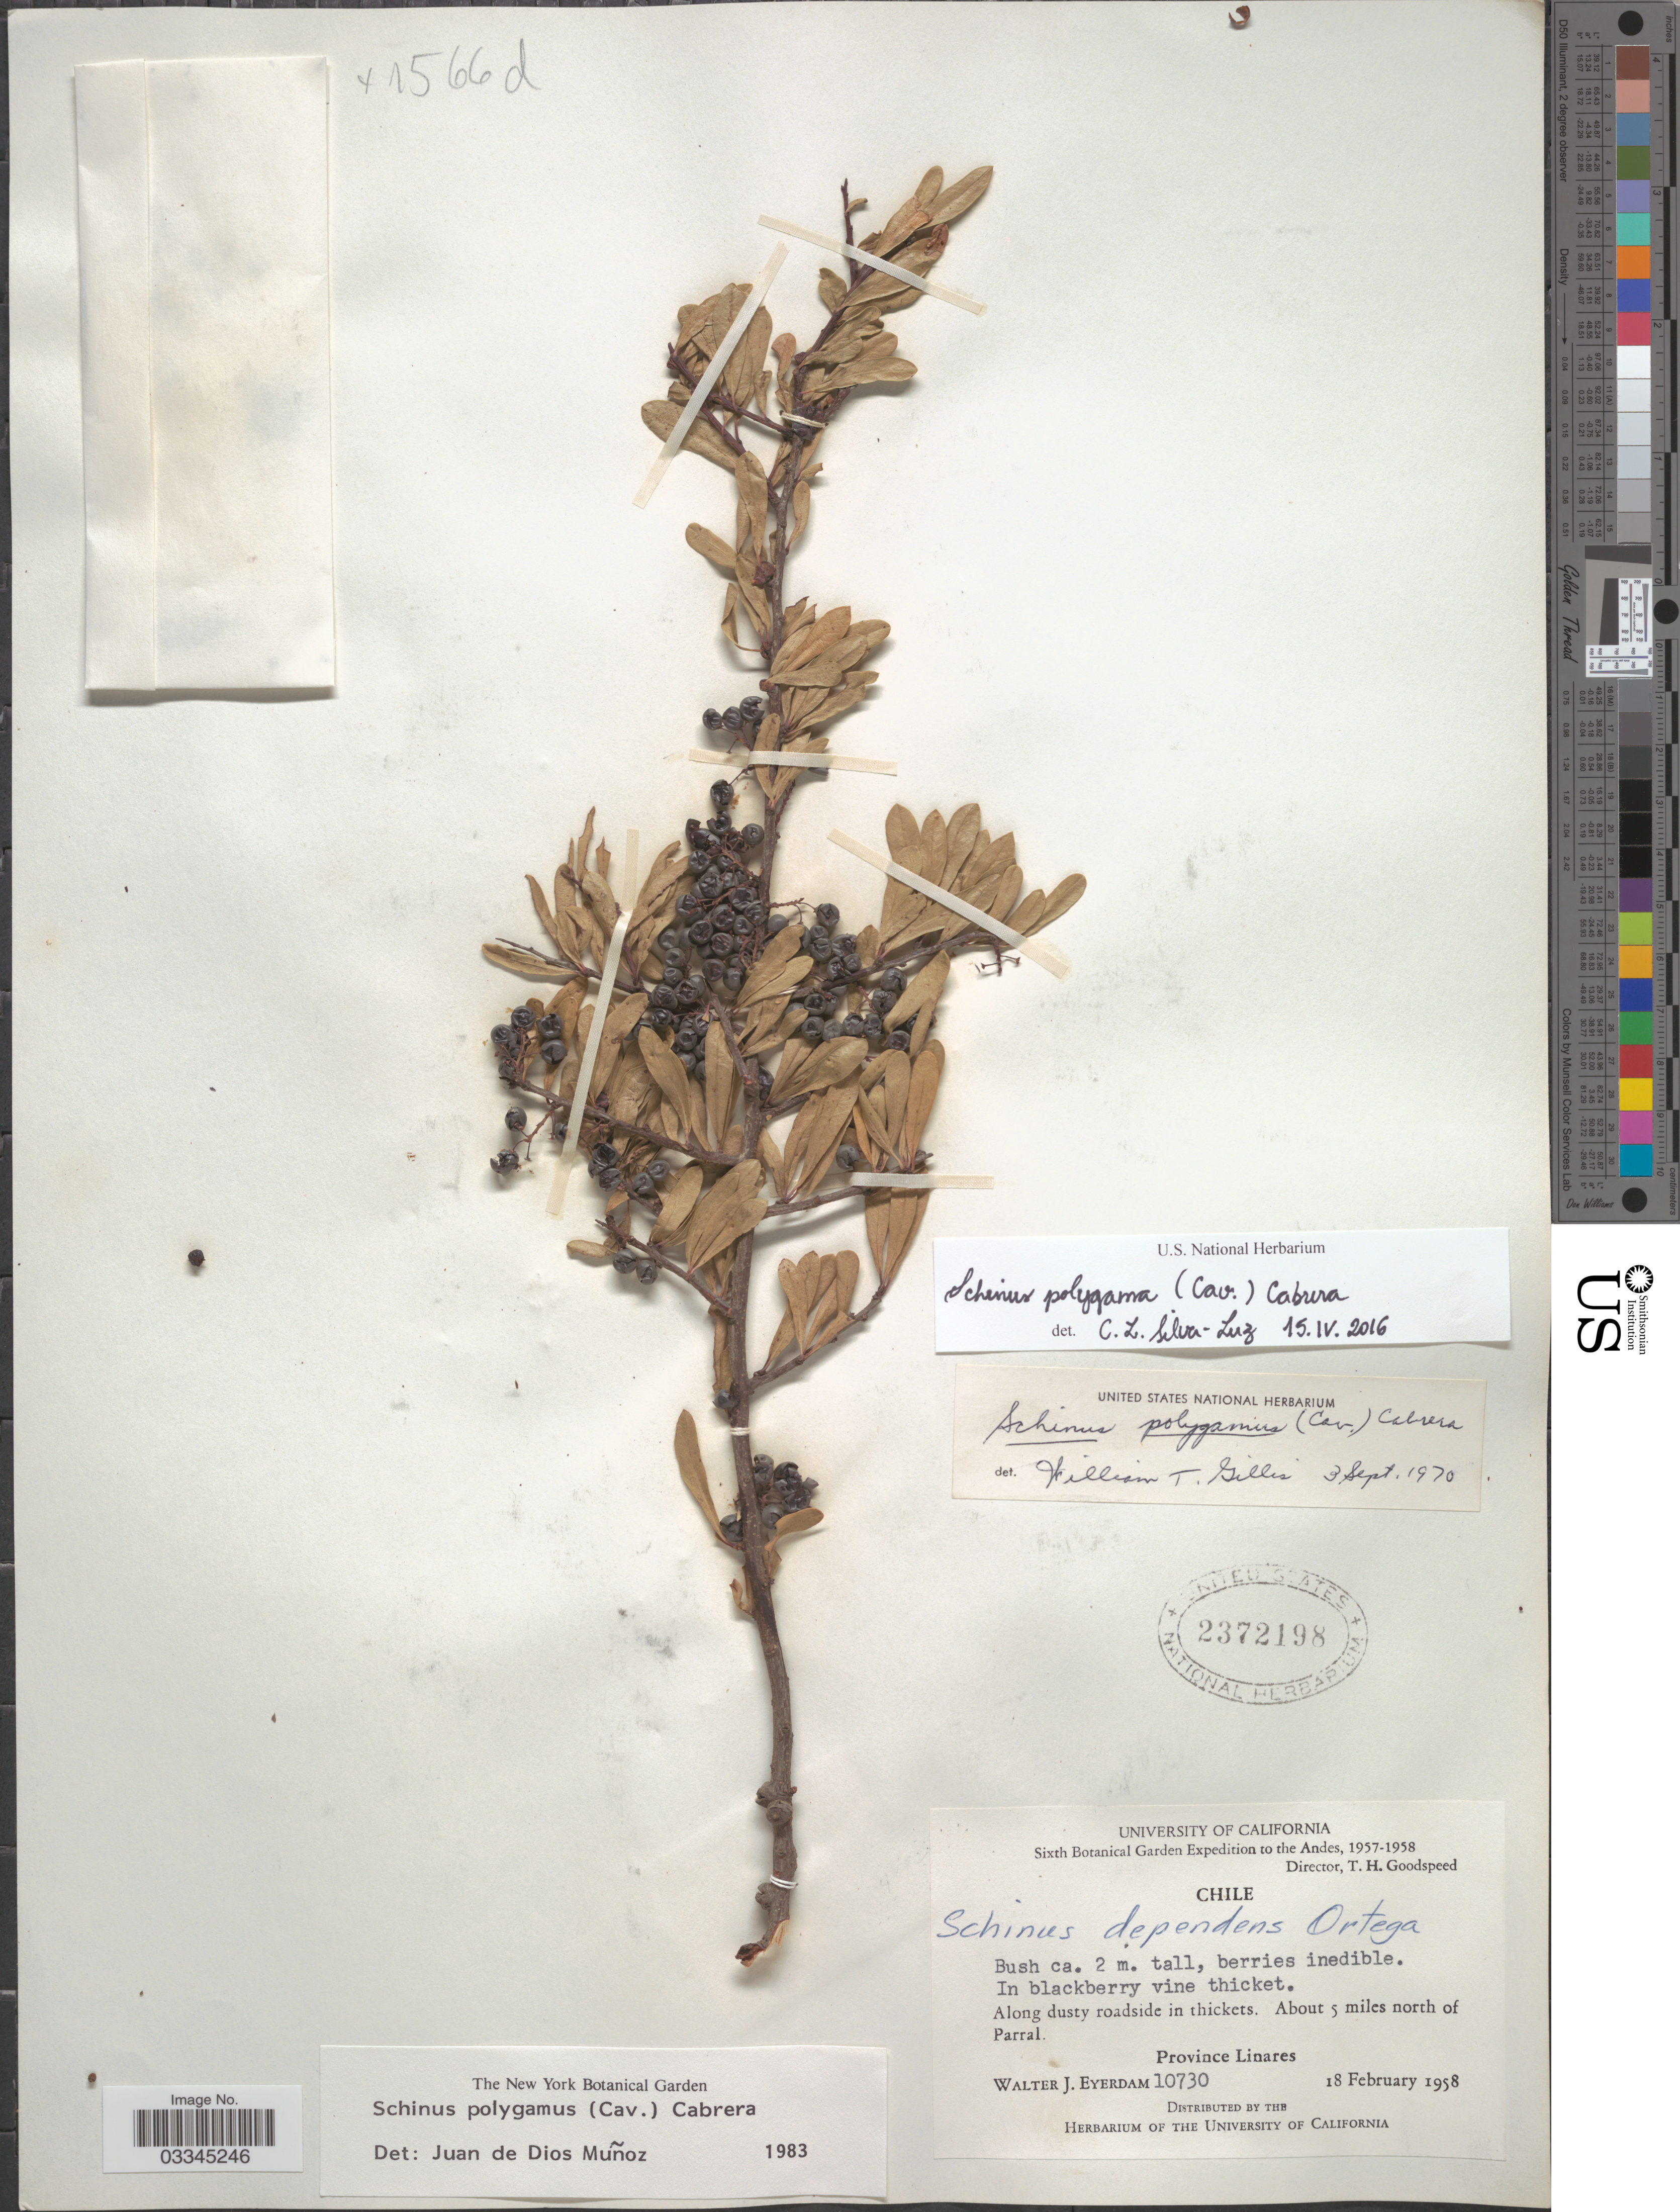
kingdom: Plantae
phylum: Tracheophyta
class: Magnoliopsida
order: Sapindales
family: Anacardiaceae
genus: Schinus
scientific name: Schinus polygama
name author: (Cav.) Cabrera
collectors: W. J. Eyerdam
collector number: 10730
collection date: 1958-02-18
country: Chile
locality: The Andes. About 5 miles north of Parral. Province Linares.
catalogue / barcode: US 2372198